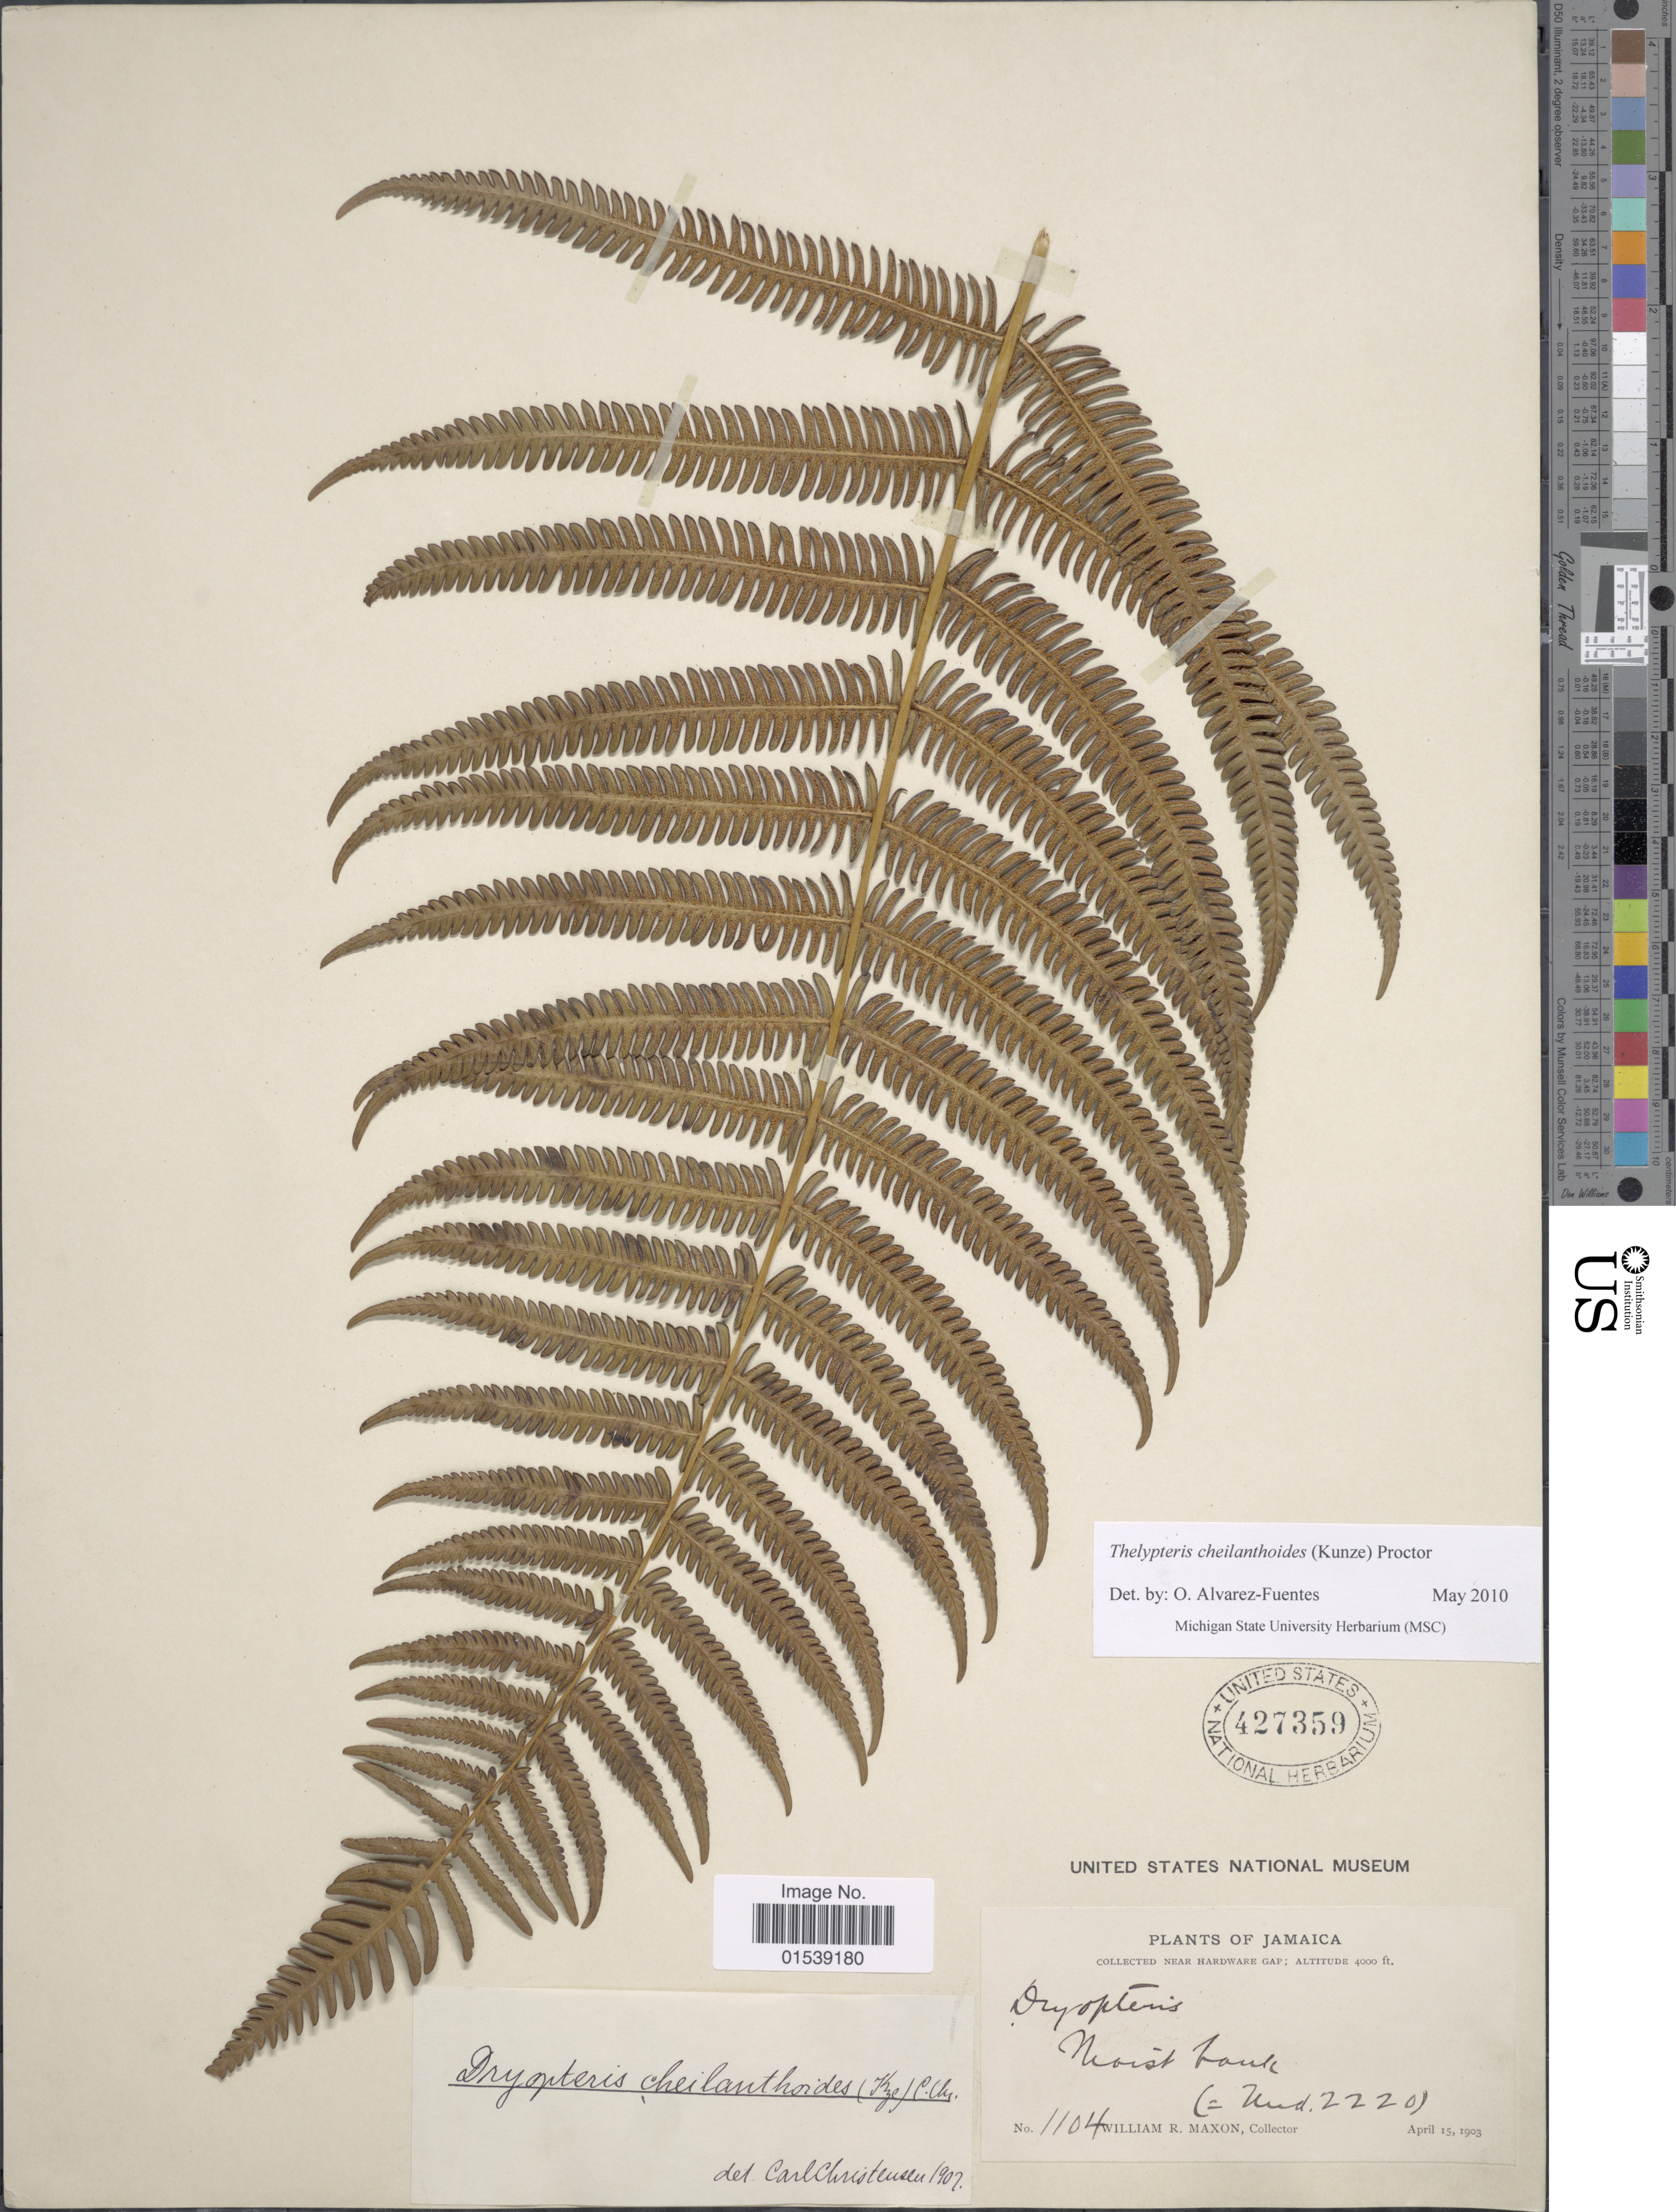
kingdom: Plantae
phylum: Tracheophyta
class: Polypodiopsida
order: Polypodiales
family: Thelypteridaceae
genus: Amauropelta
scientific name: Amauropelta cheilanthoides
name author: (Kunze) Á. Löve & D. Löve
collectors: W. R. Maxon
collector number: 1104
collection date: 1903-04-15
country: Jamaica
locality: Near Hardware Gap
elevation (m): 1219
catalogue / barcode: US 427359